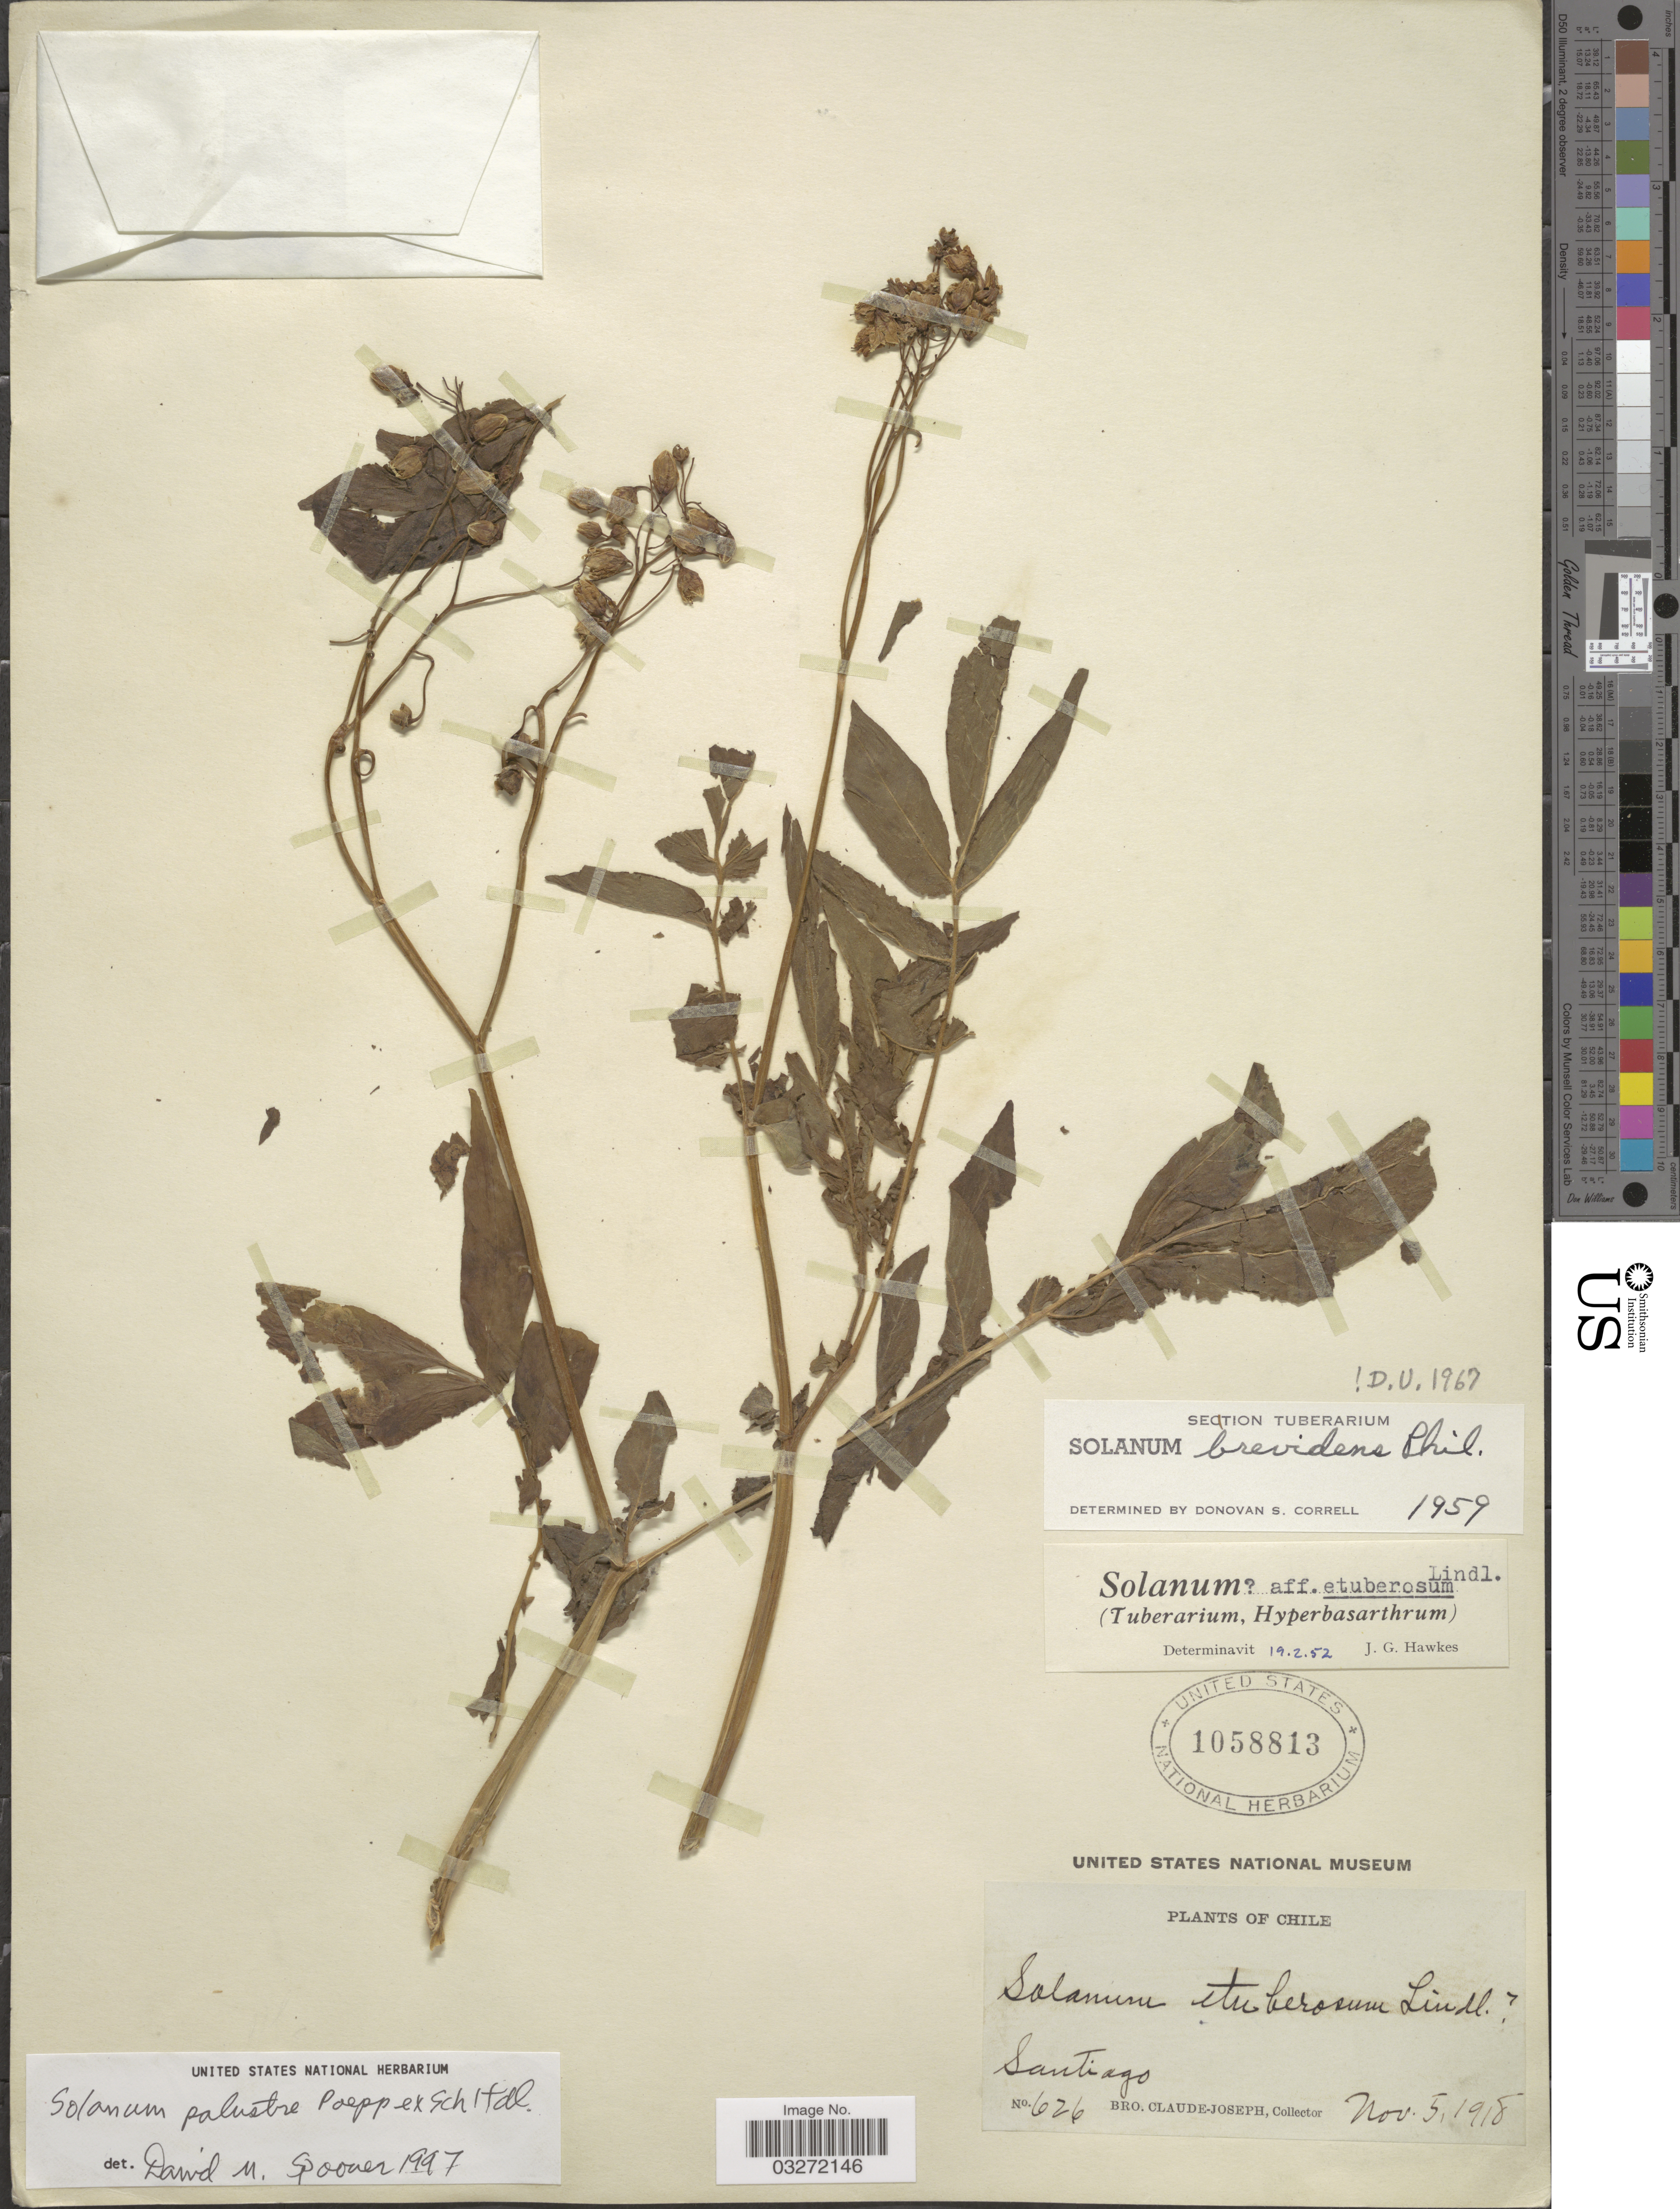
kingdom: Plantae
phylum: Tracheophyta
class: Magnoliopsida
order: Solanales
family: Solanaceae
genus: Solanum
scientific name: Solanum palustre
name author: Poepp. ex Schltr.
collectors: Bro. Claude-Joseph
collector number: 626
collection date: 1918-11-05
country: Chile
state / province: Región Metropolitana (RM)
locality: Santiago.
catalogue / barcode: US 1058813